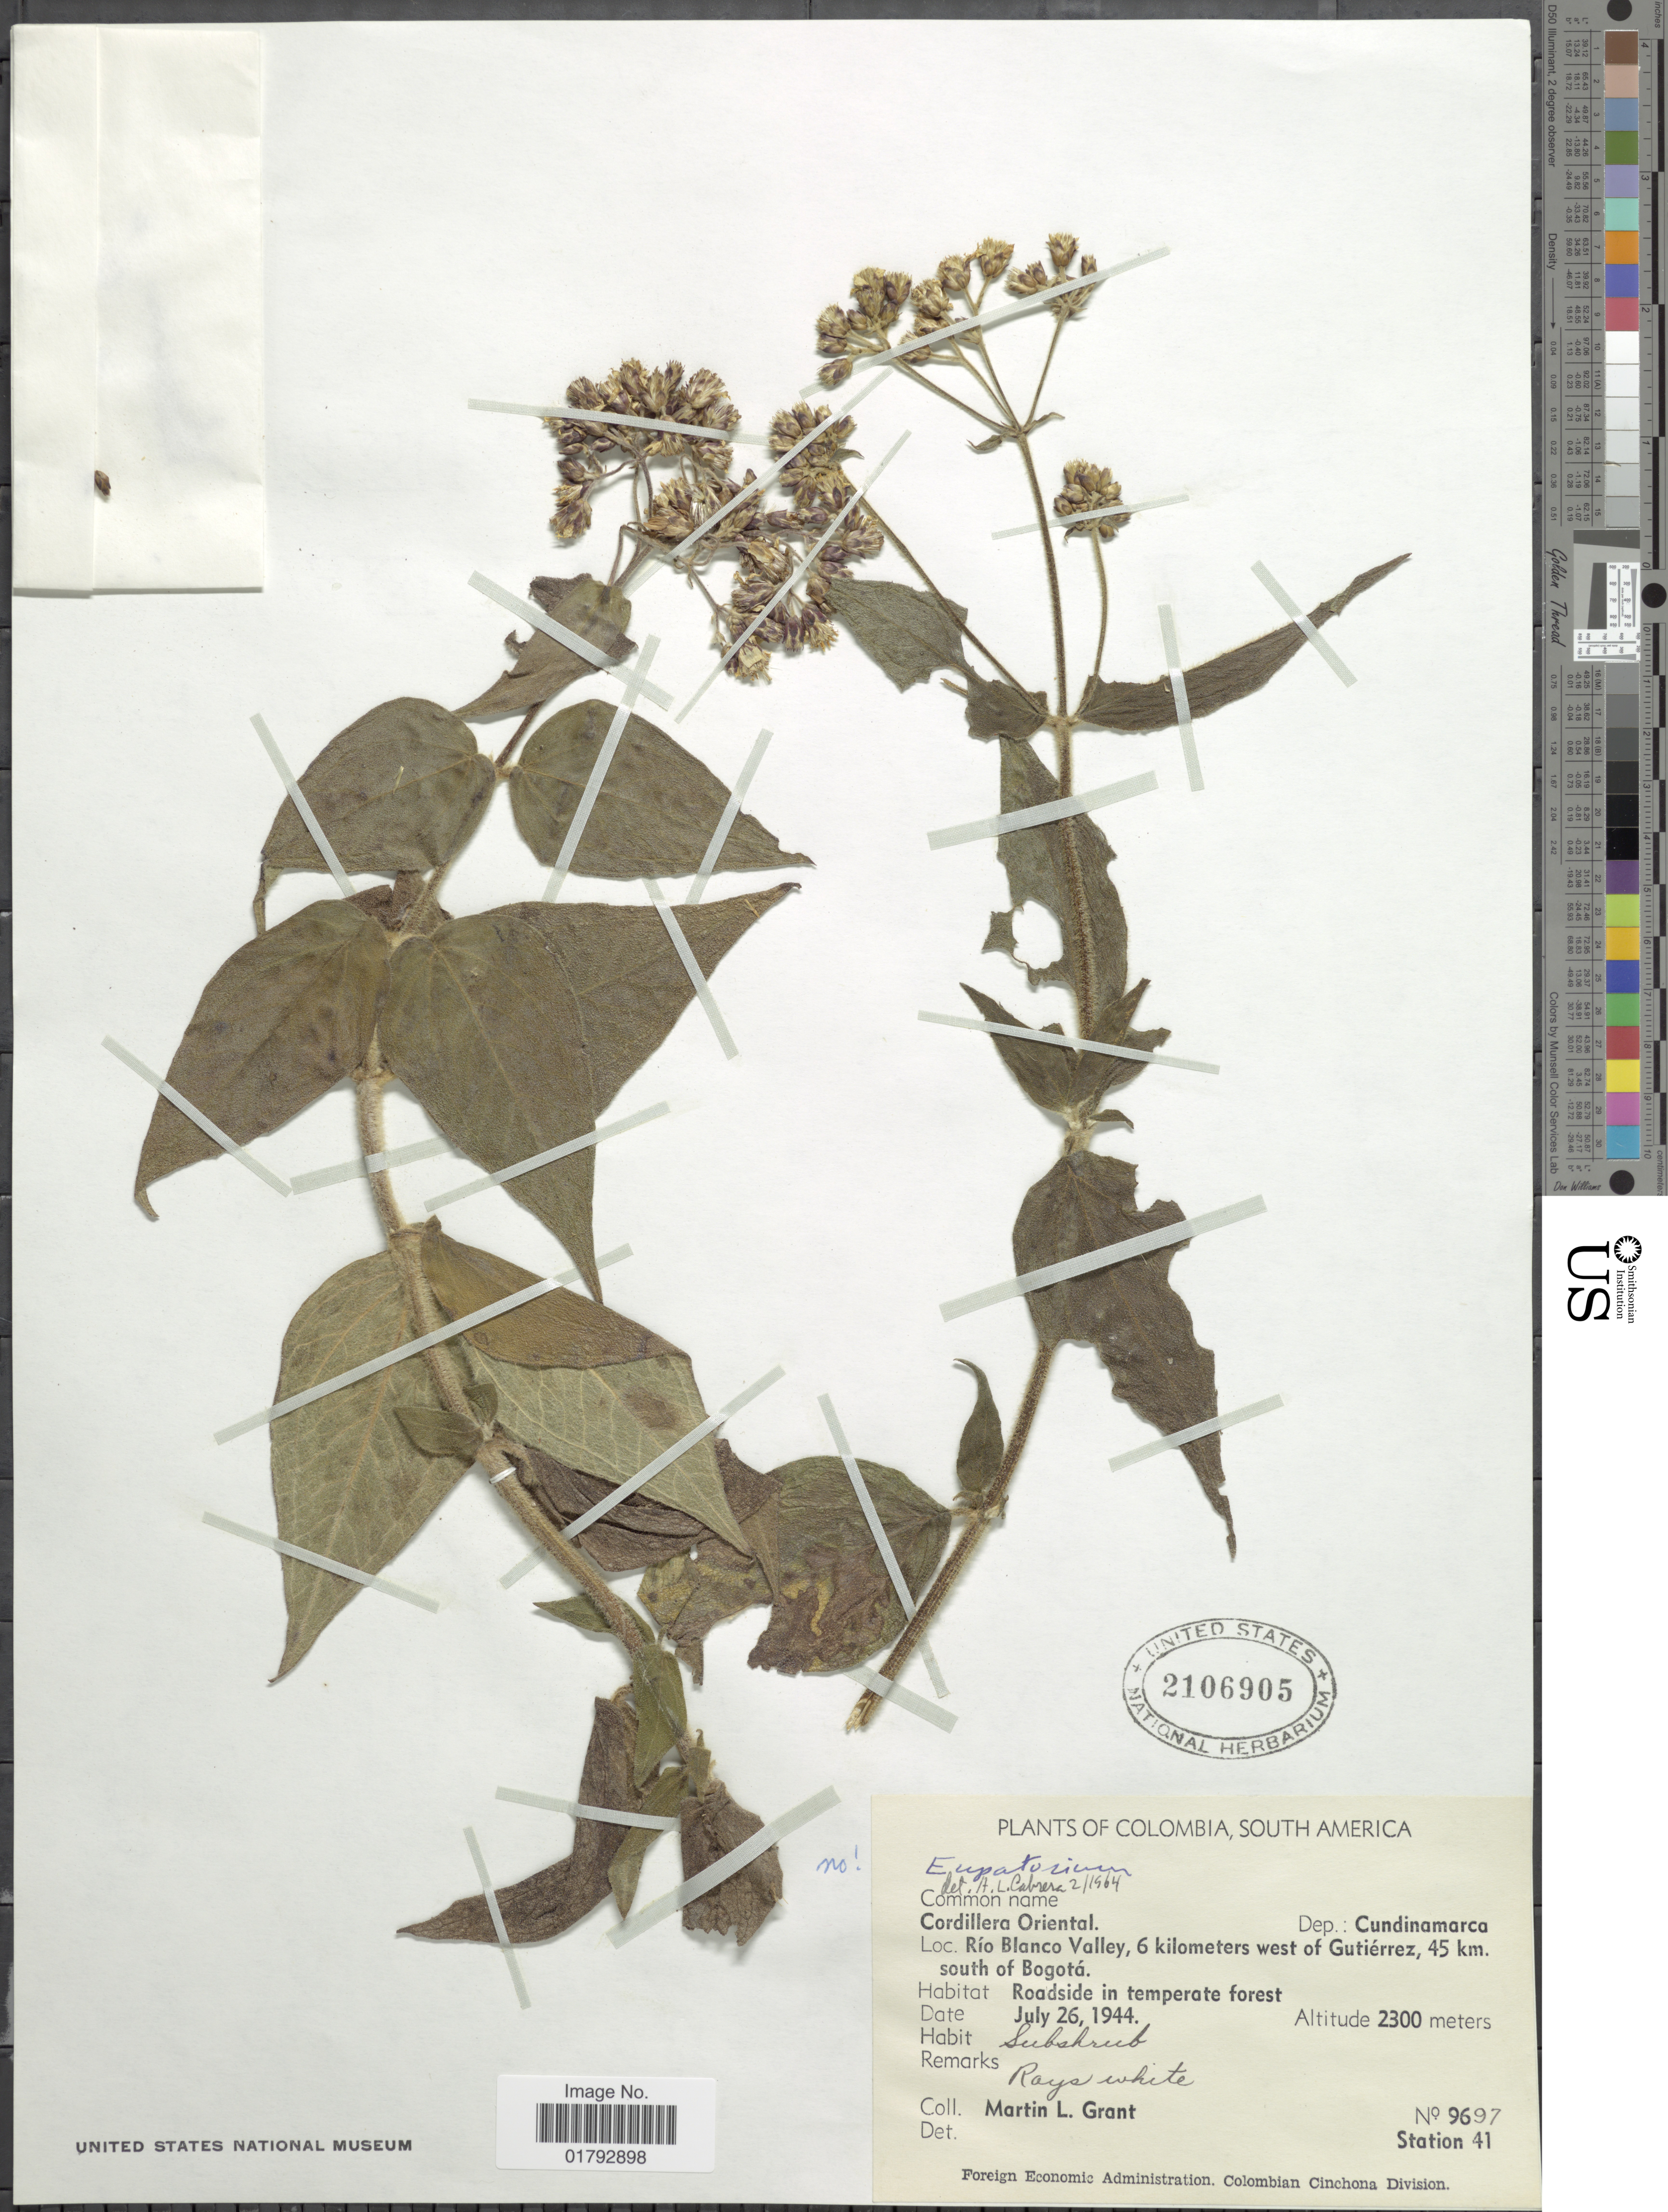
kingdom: Plantae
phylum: Tracheophyta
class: Magnoliopsida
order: Asterales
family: Asteraceae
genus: Alloispermum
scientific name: Alloispermum caracasanum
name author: (Kunth) H. Rob.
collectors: M. L. Grant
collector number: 9697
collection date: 1944-07-27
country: Colombia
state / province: Cundinamarca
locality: Cordillera Oriental, Dep.: Cundinamarca, Rio Blanco Valley, 6 kilometers west of Gutierrez, 45 km. south of Bogota.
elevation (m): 2300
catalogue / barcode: US 2106905